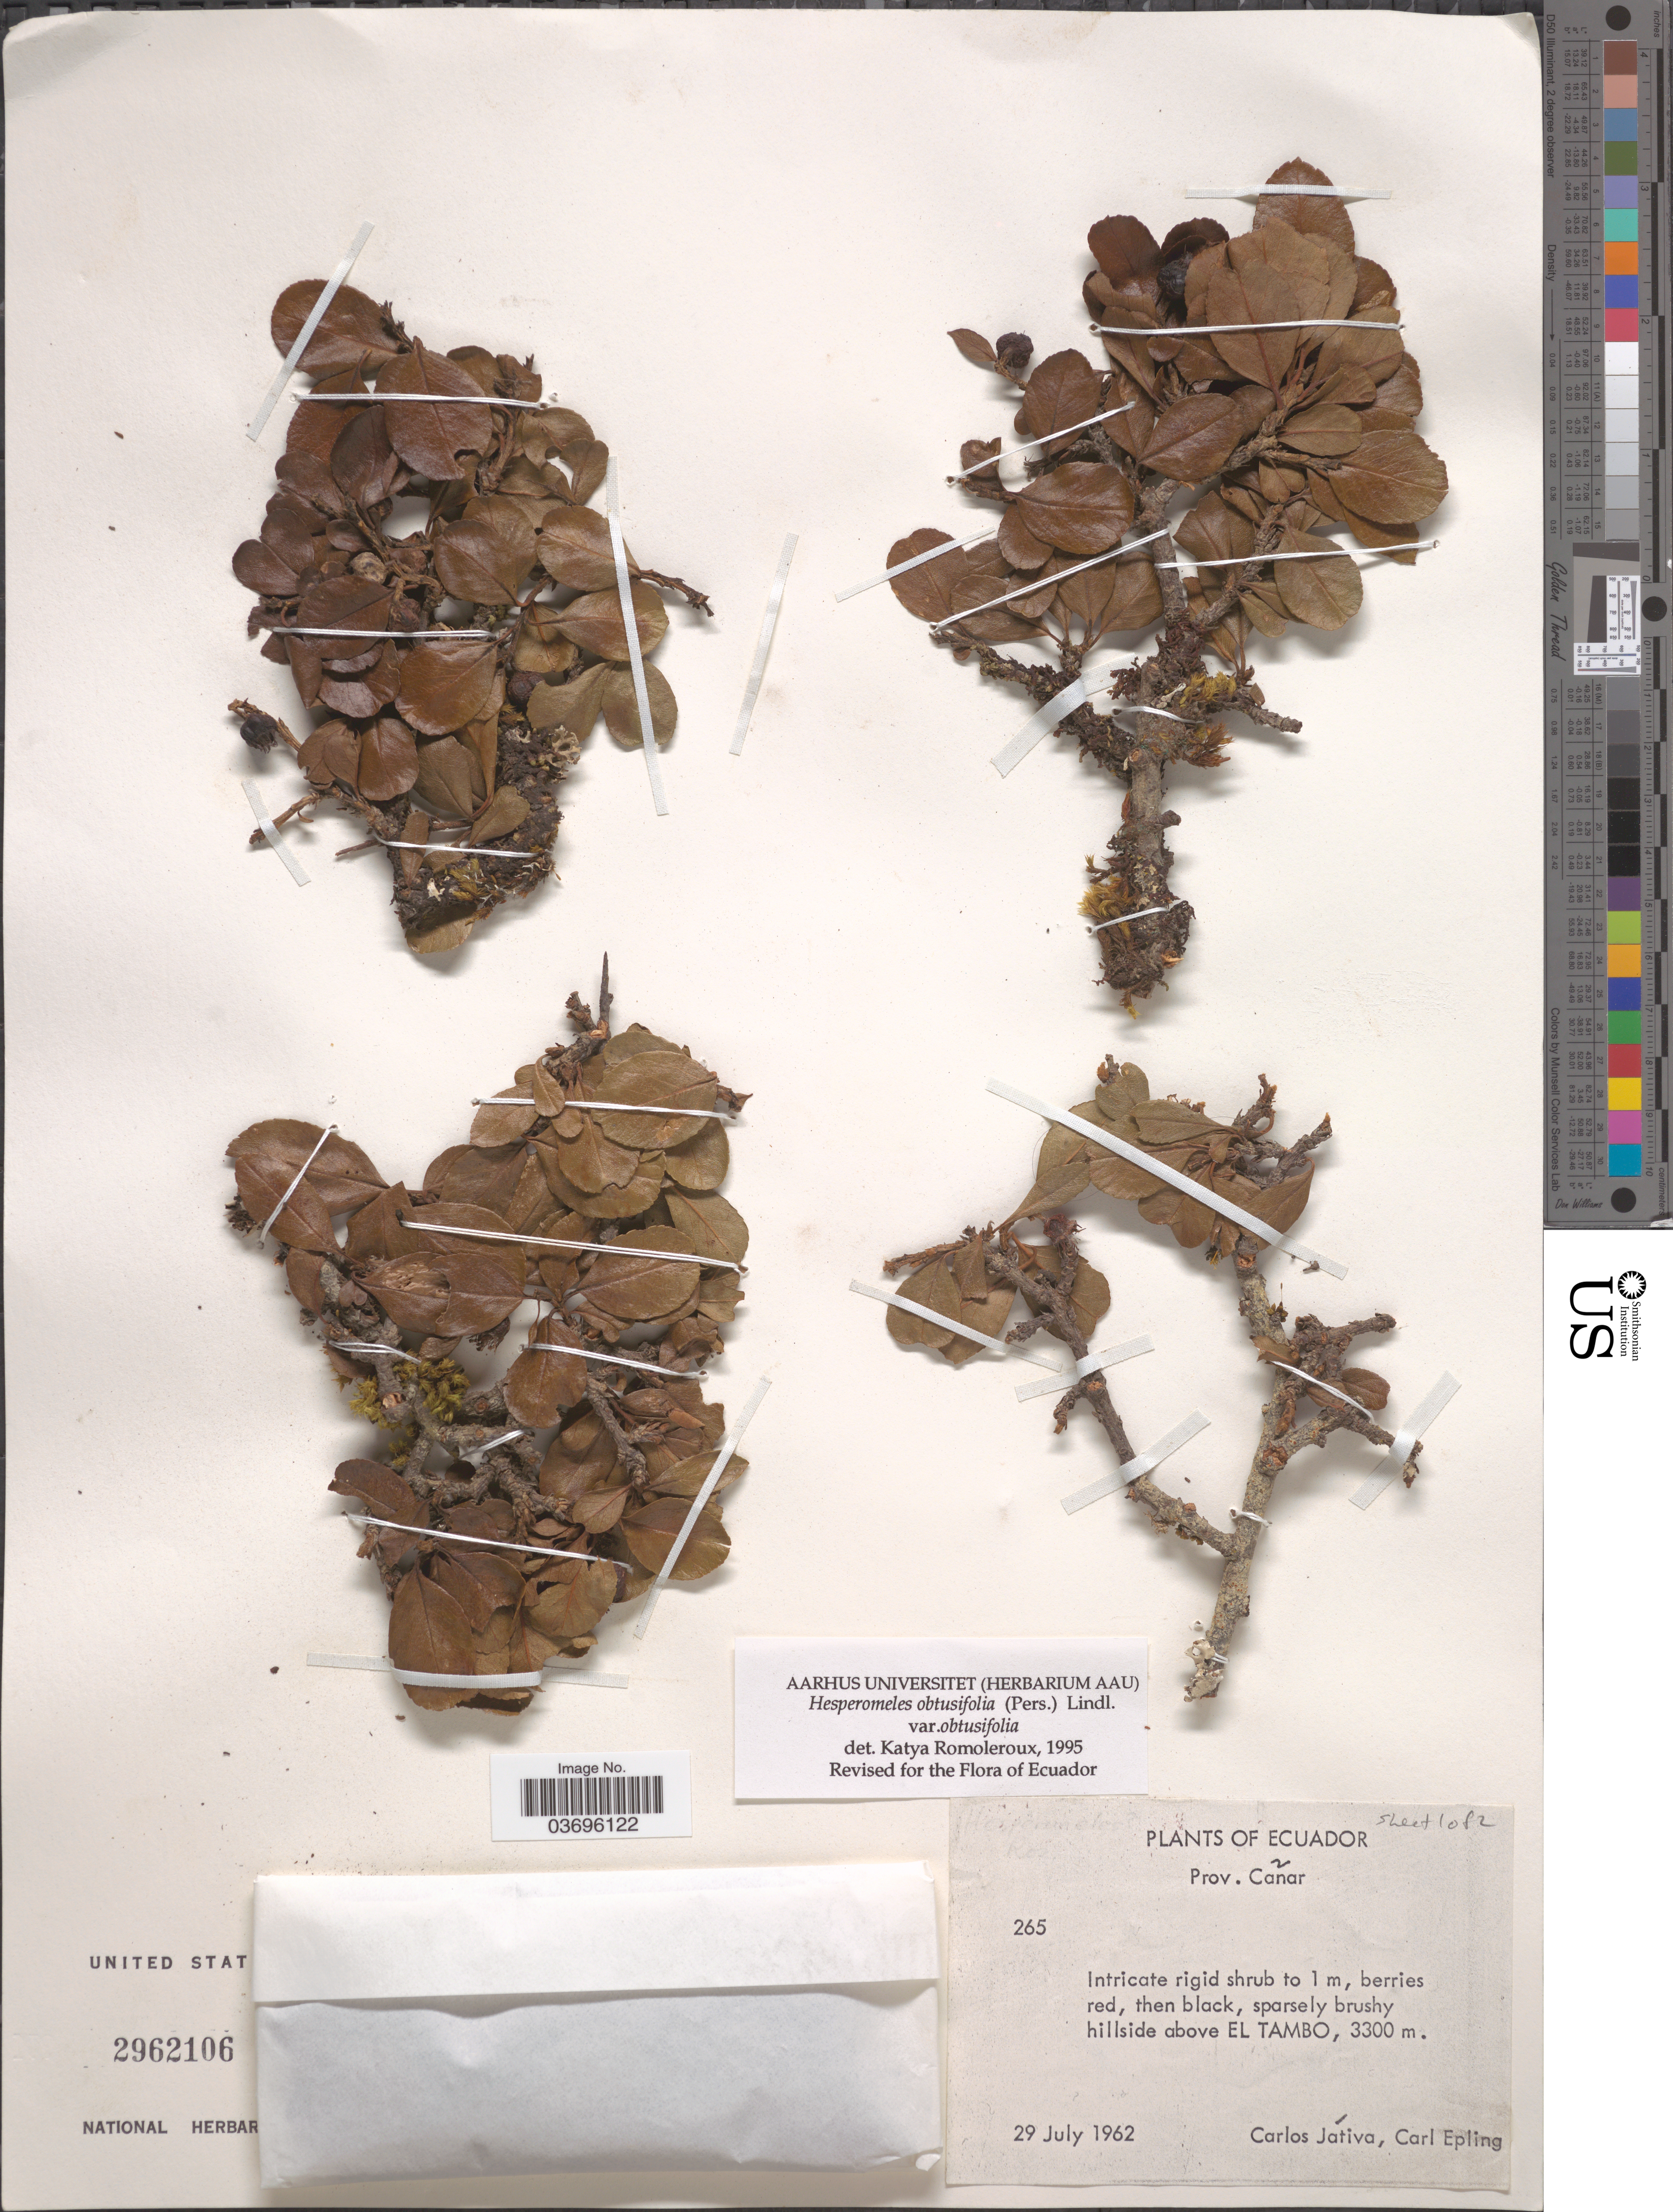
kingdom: Plantae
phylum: Tracheophyta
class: Magnoliopsida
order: Rosales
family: Rosaceae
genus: Hesperomeles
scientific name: Hesperomeles obtusifolia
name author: (Pers.) Lindl.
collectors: C. D. Játiva & C. C. Epling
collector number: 265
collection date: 1962-07-29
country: Ecuador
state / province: Cañar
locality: Hillside above El Tambo.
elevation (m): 3300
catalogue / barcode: US 2962106